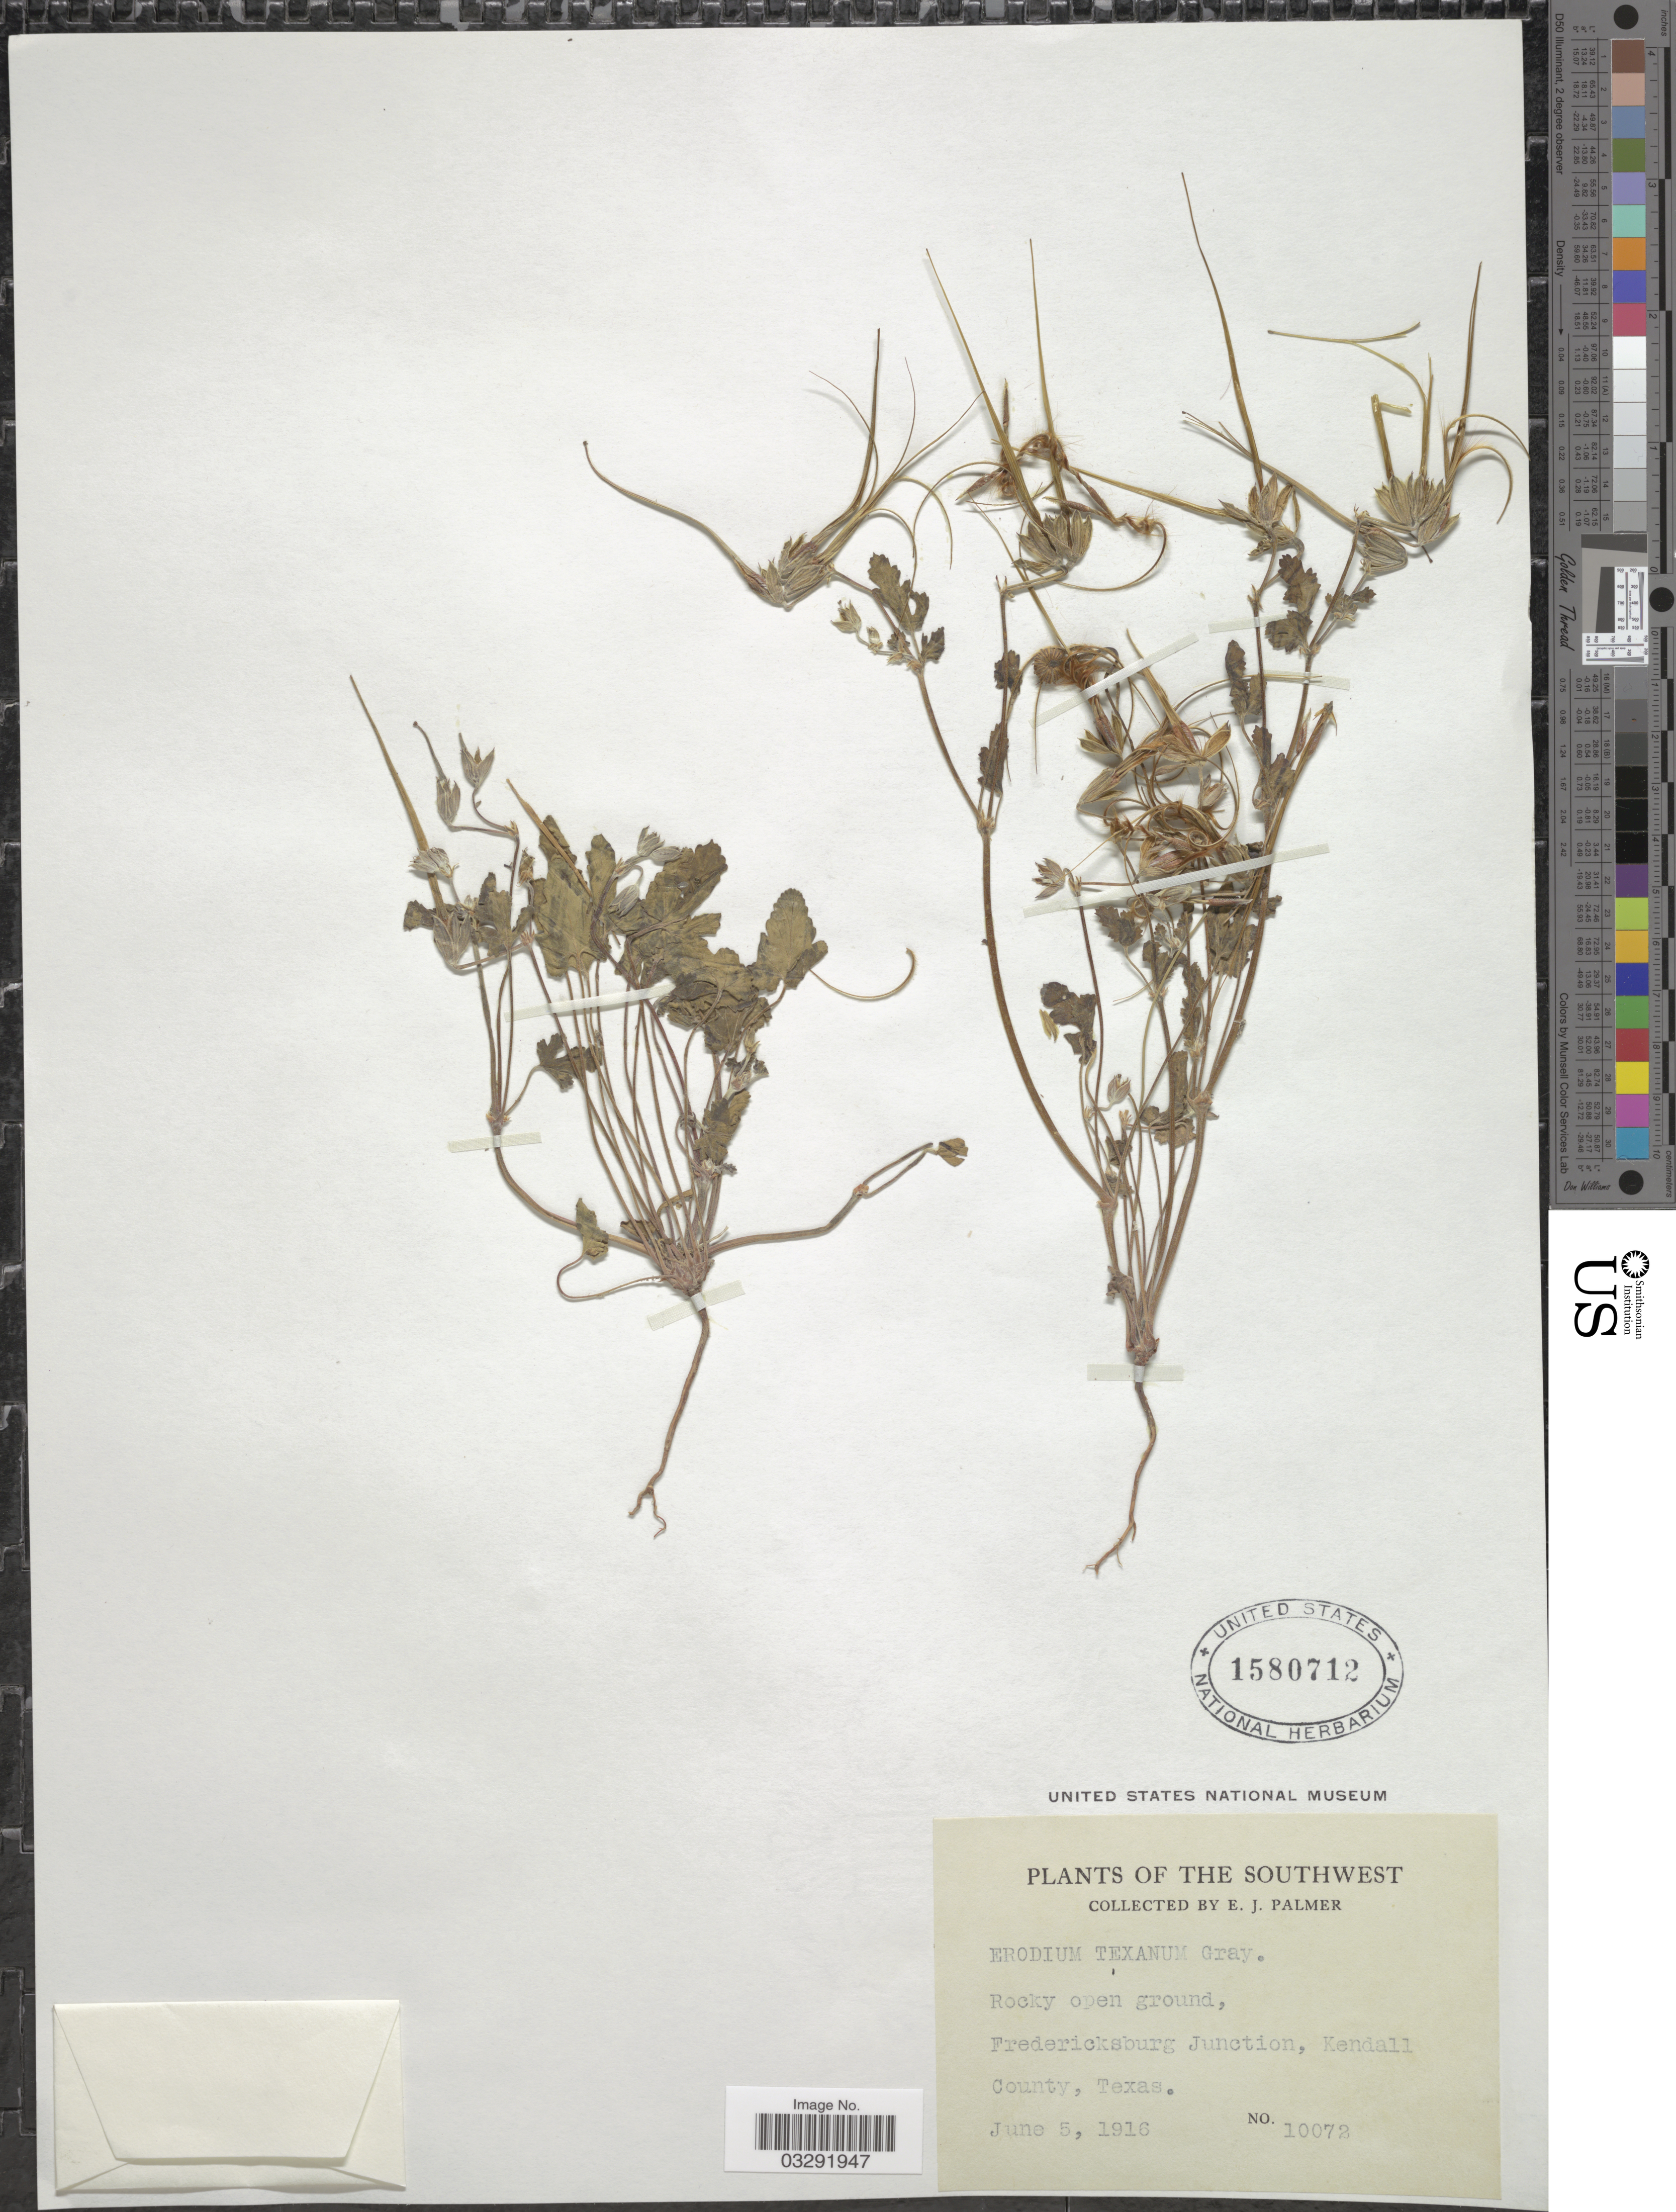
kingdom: Plantae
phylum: Tracheophyta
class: Magnoliopsida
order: Geraniales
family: Geraniaceae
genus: Erodium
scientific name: Erodium texanum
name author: A. Gray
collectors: E. J. Palmer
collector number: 10072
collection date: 1916-06-05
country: United States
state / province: Texas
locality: The Southwest. Fredericksburg Junction, Kendall County.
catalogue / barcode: US 1580712